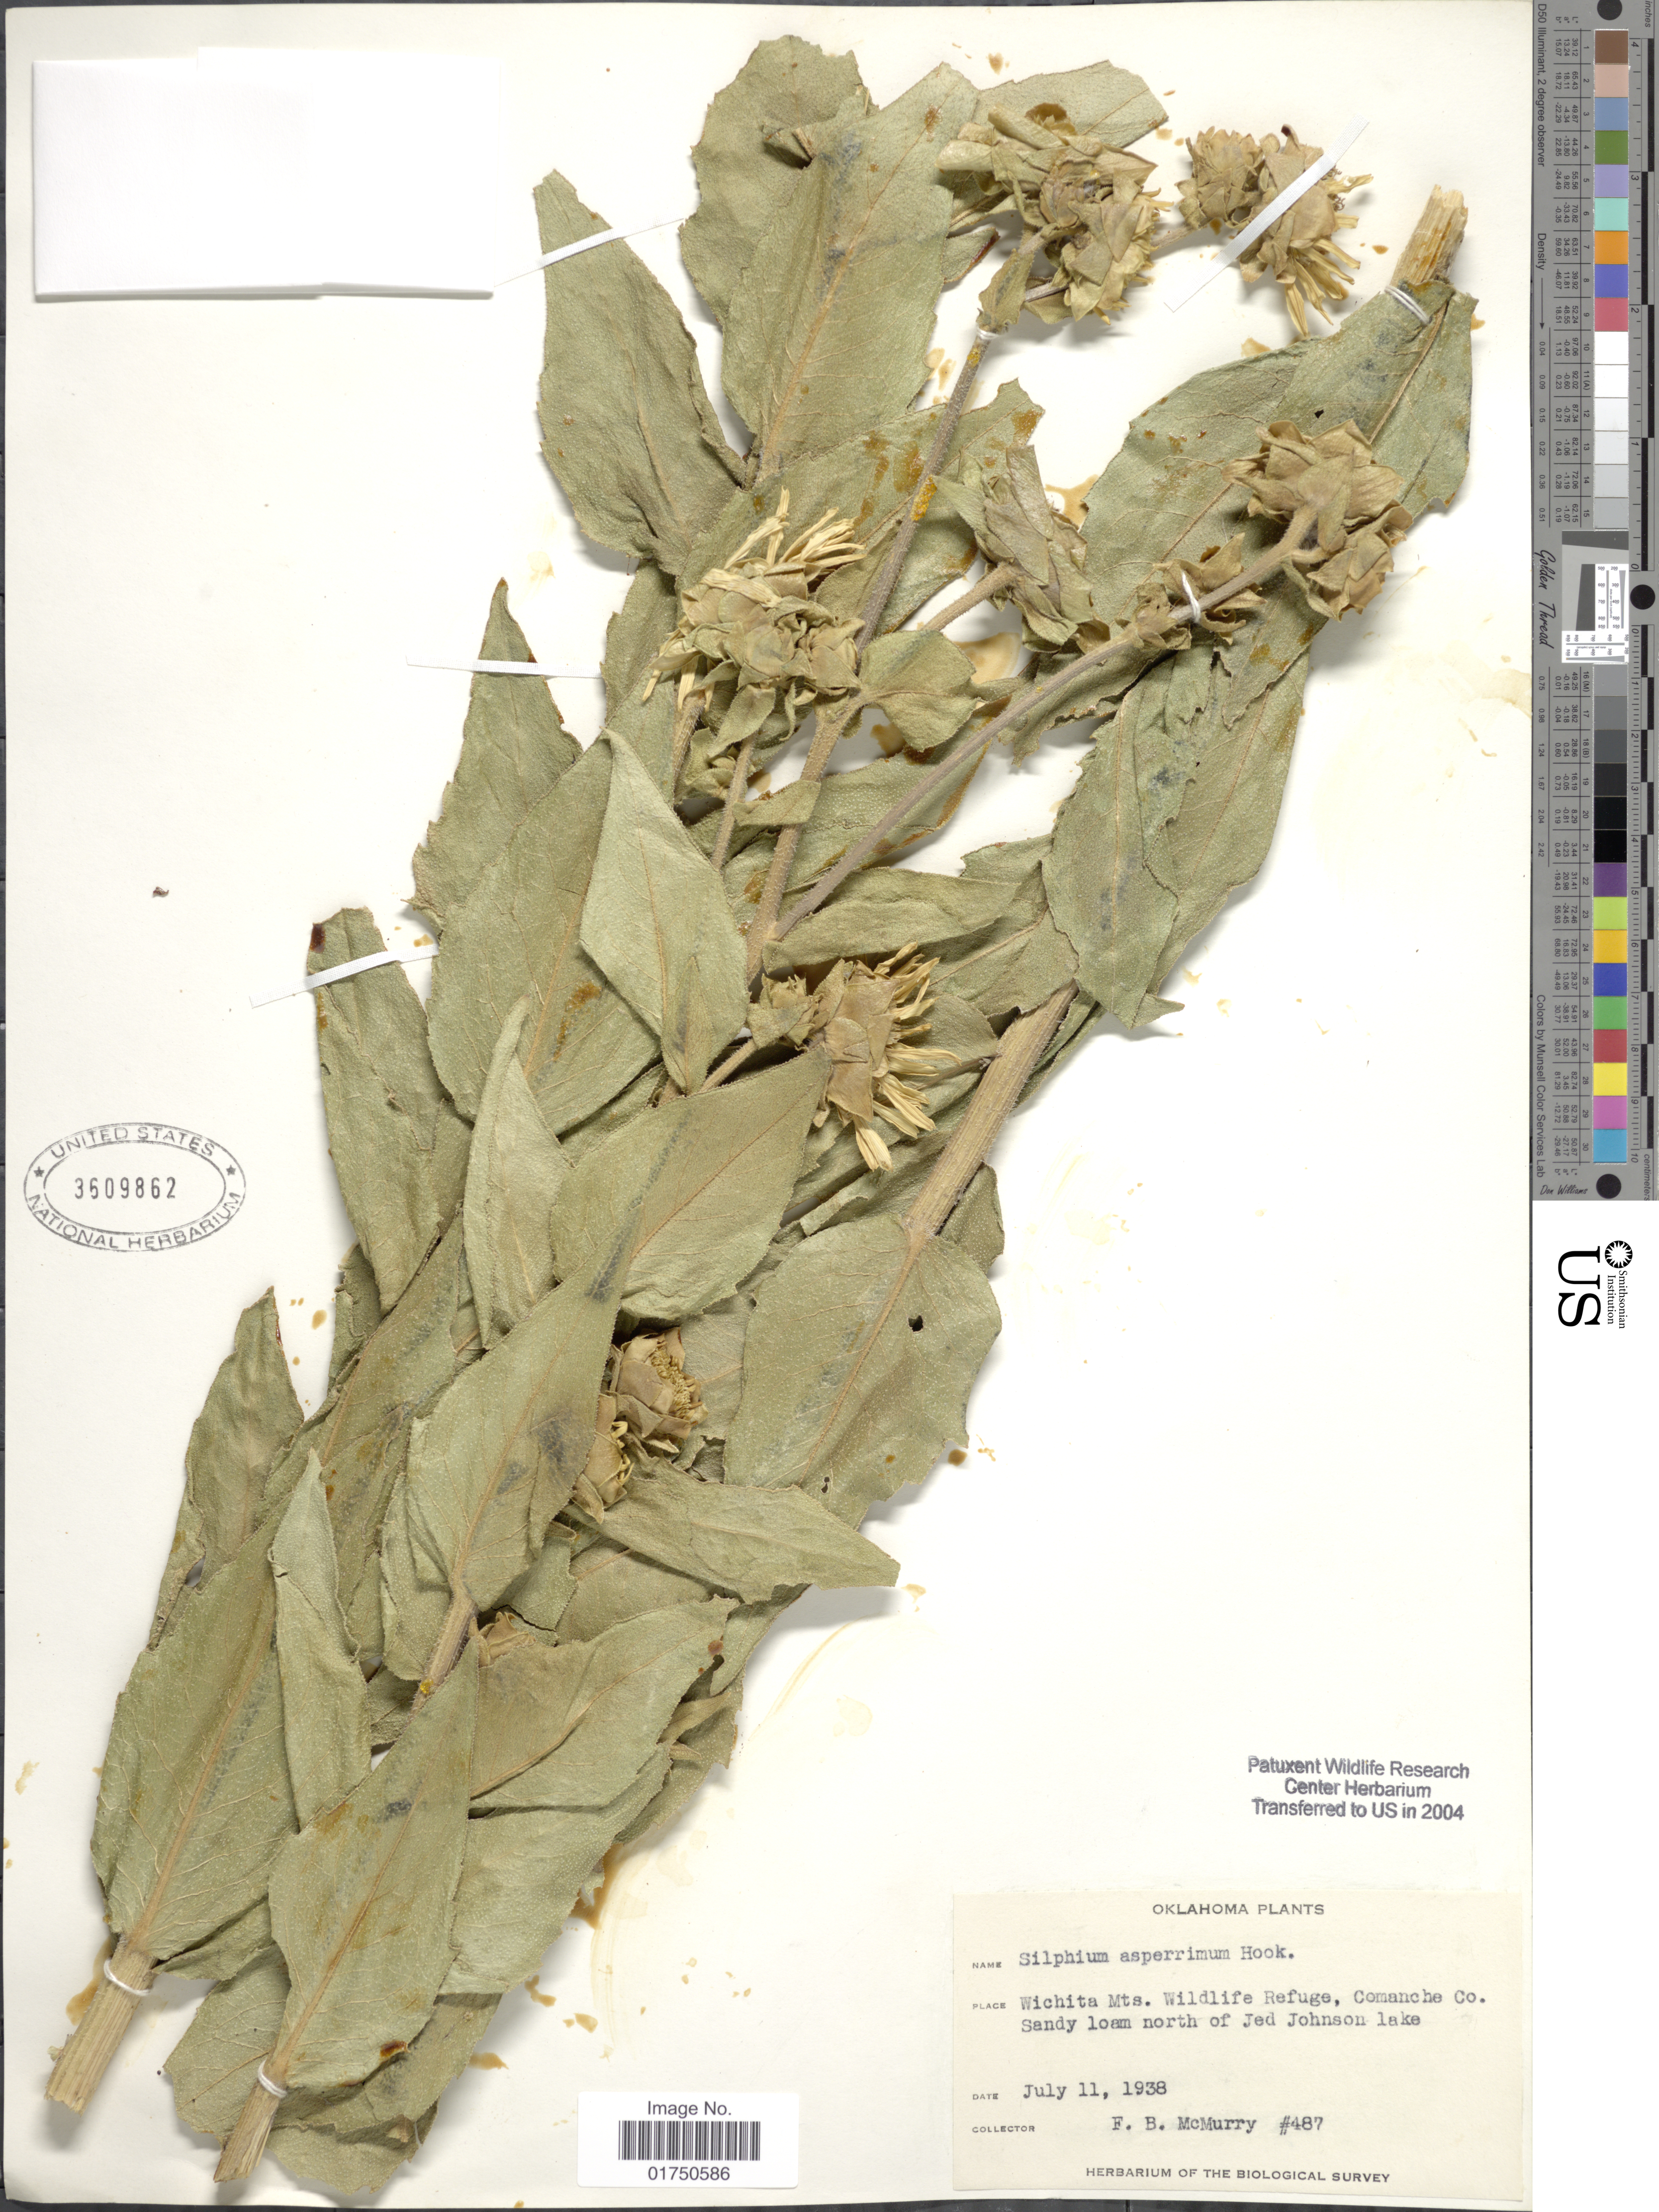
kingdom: Plantae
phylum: Tracheophyta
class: Magnoliopsida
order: Asterales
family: Asteraceae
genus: Silphium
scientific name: Silphium asteriscus var. asperrimum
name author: (Hook.) Clevinger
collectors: F. B. McMurry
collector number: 487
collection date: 1938-07-11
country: United States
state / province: Oklahoma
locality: Wichita Mts. Wildlife Refuge, Comanche Co. Sandy loam north of Jed Johnson lake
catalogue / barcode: US 3609862